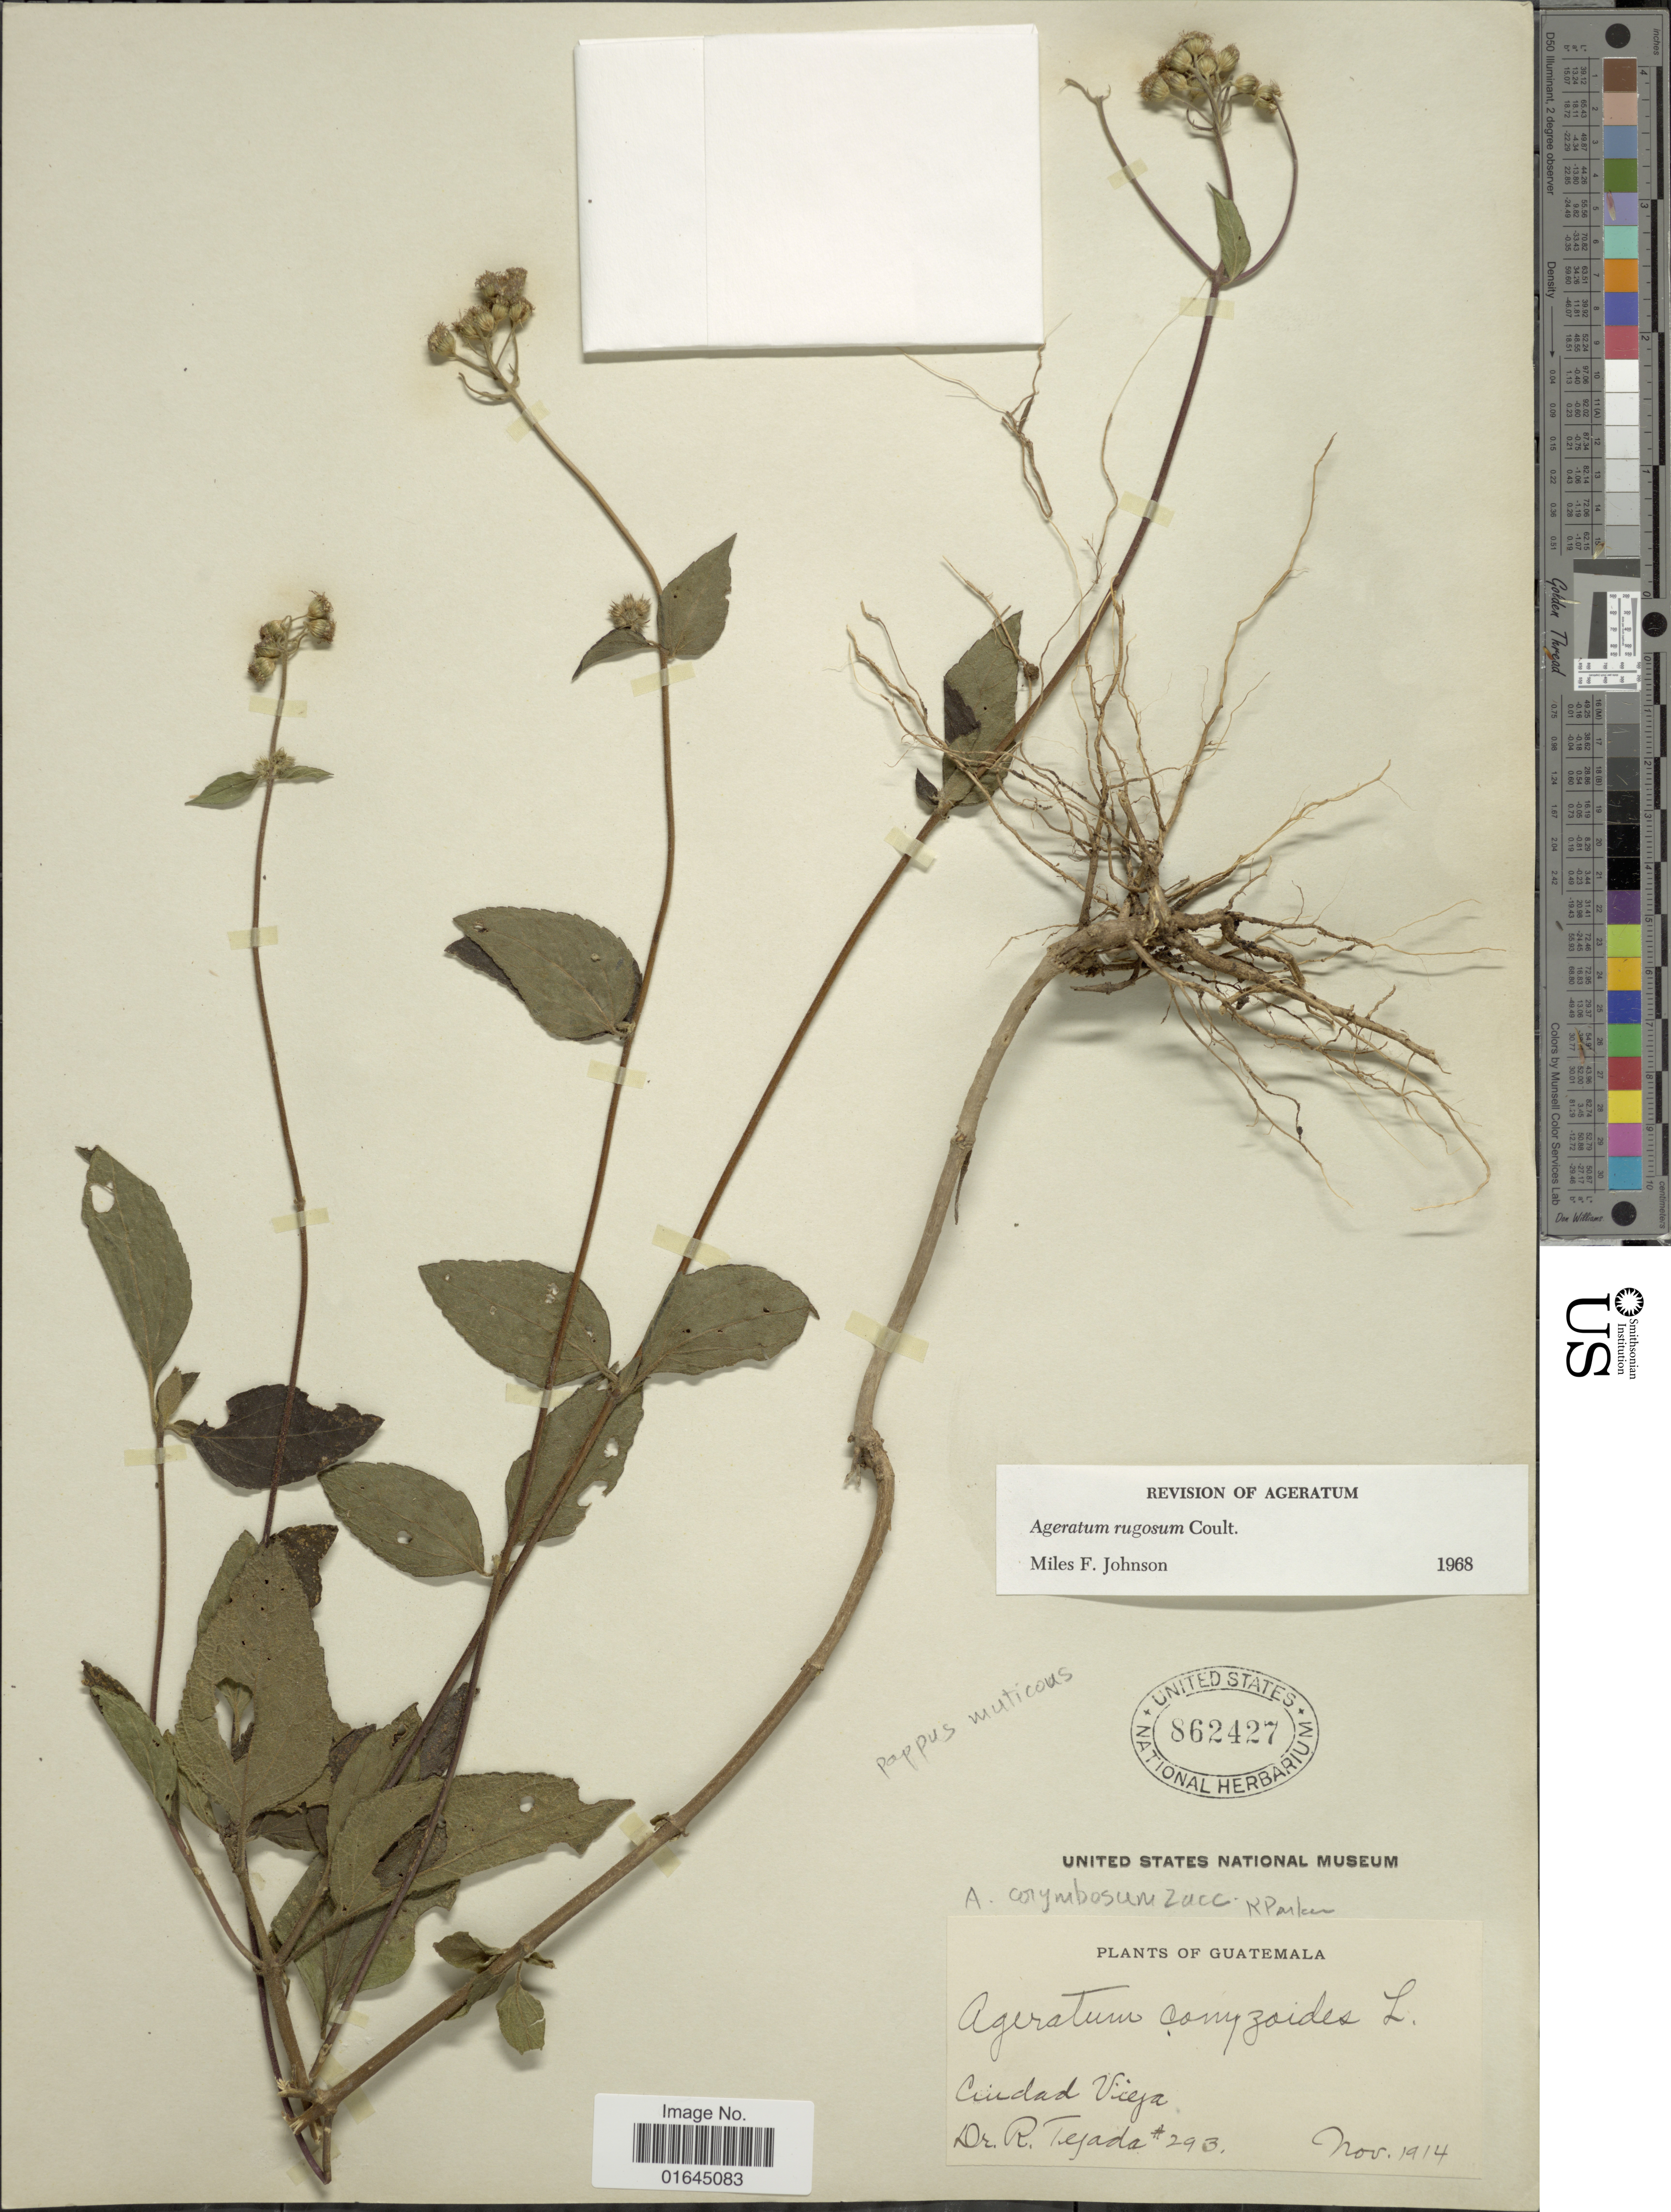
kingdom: Plantae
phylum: Tracheophyta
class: Magnoliopsida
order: Asterales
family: Asteraceae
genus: Ageratum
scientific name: Ageratum wendlandii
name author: Vilm.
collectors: R. Tejada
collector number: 293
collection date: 1914-11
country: Guatemala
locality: Cindad Vieja.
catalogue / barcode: US 862427